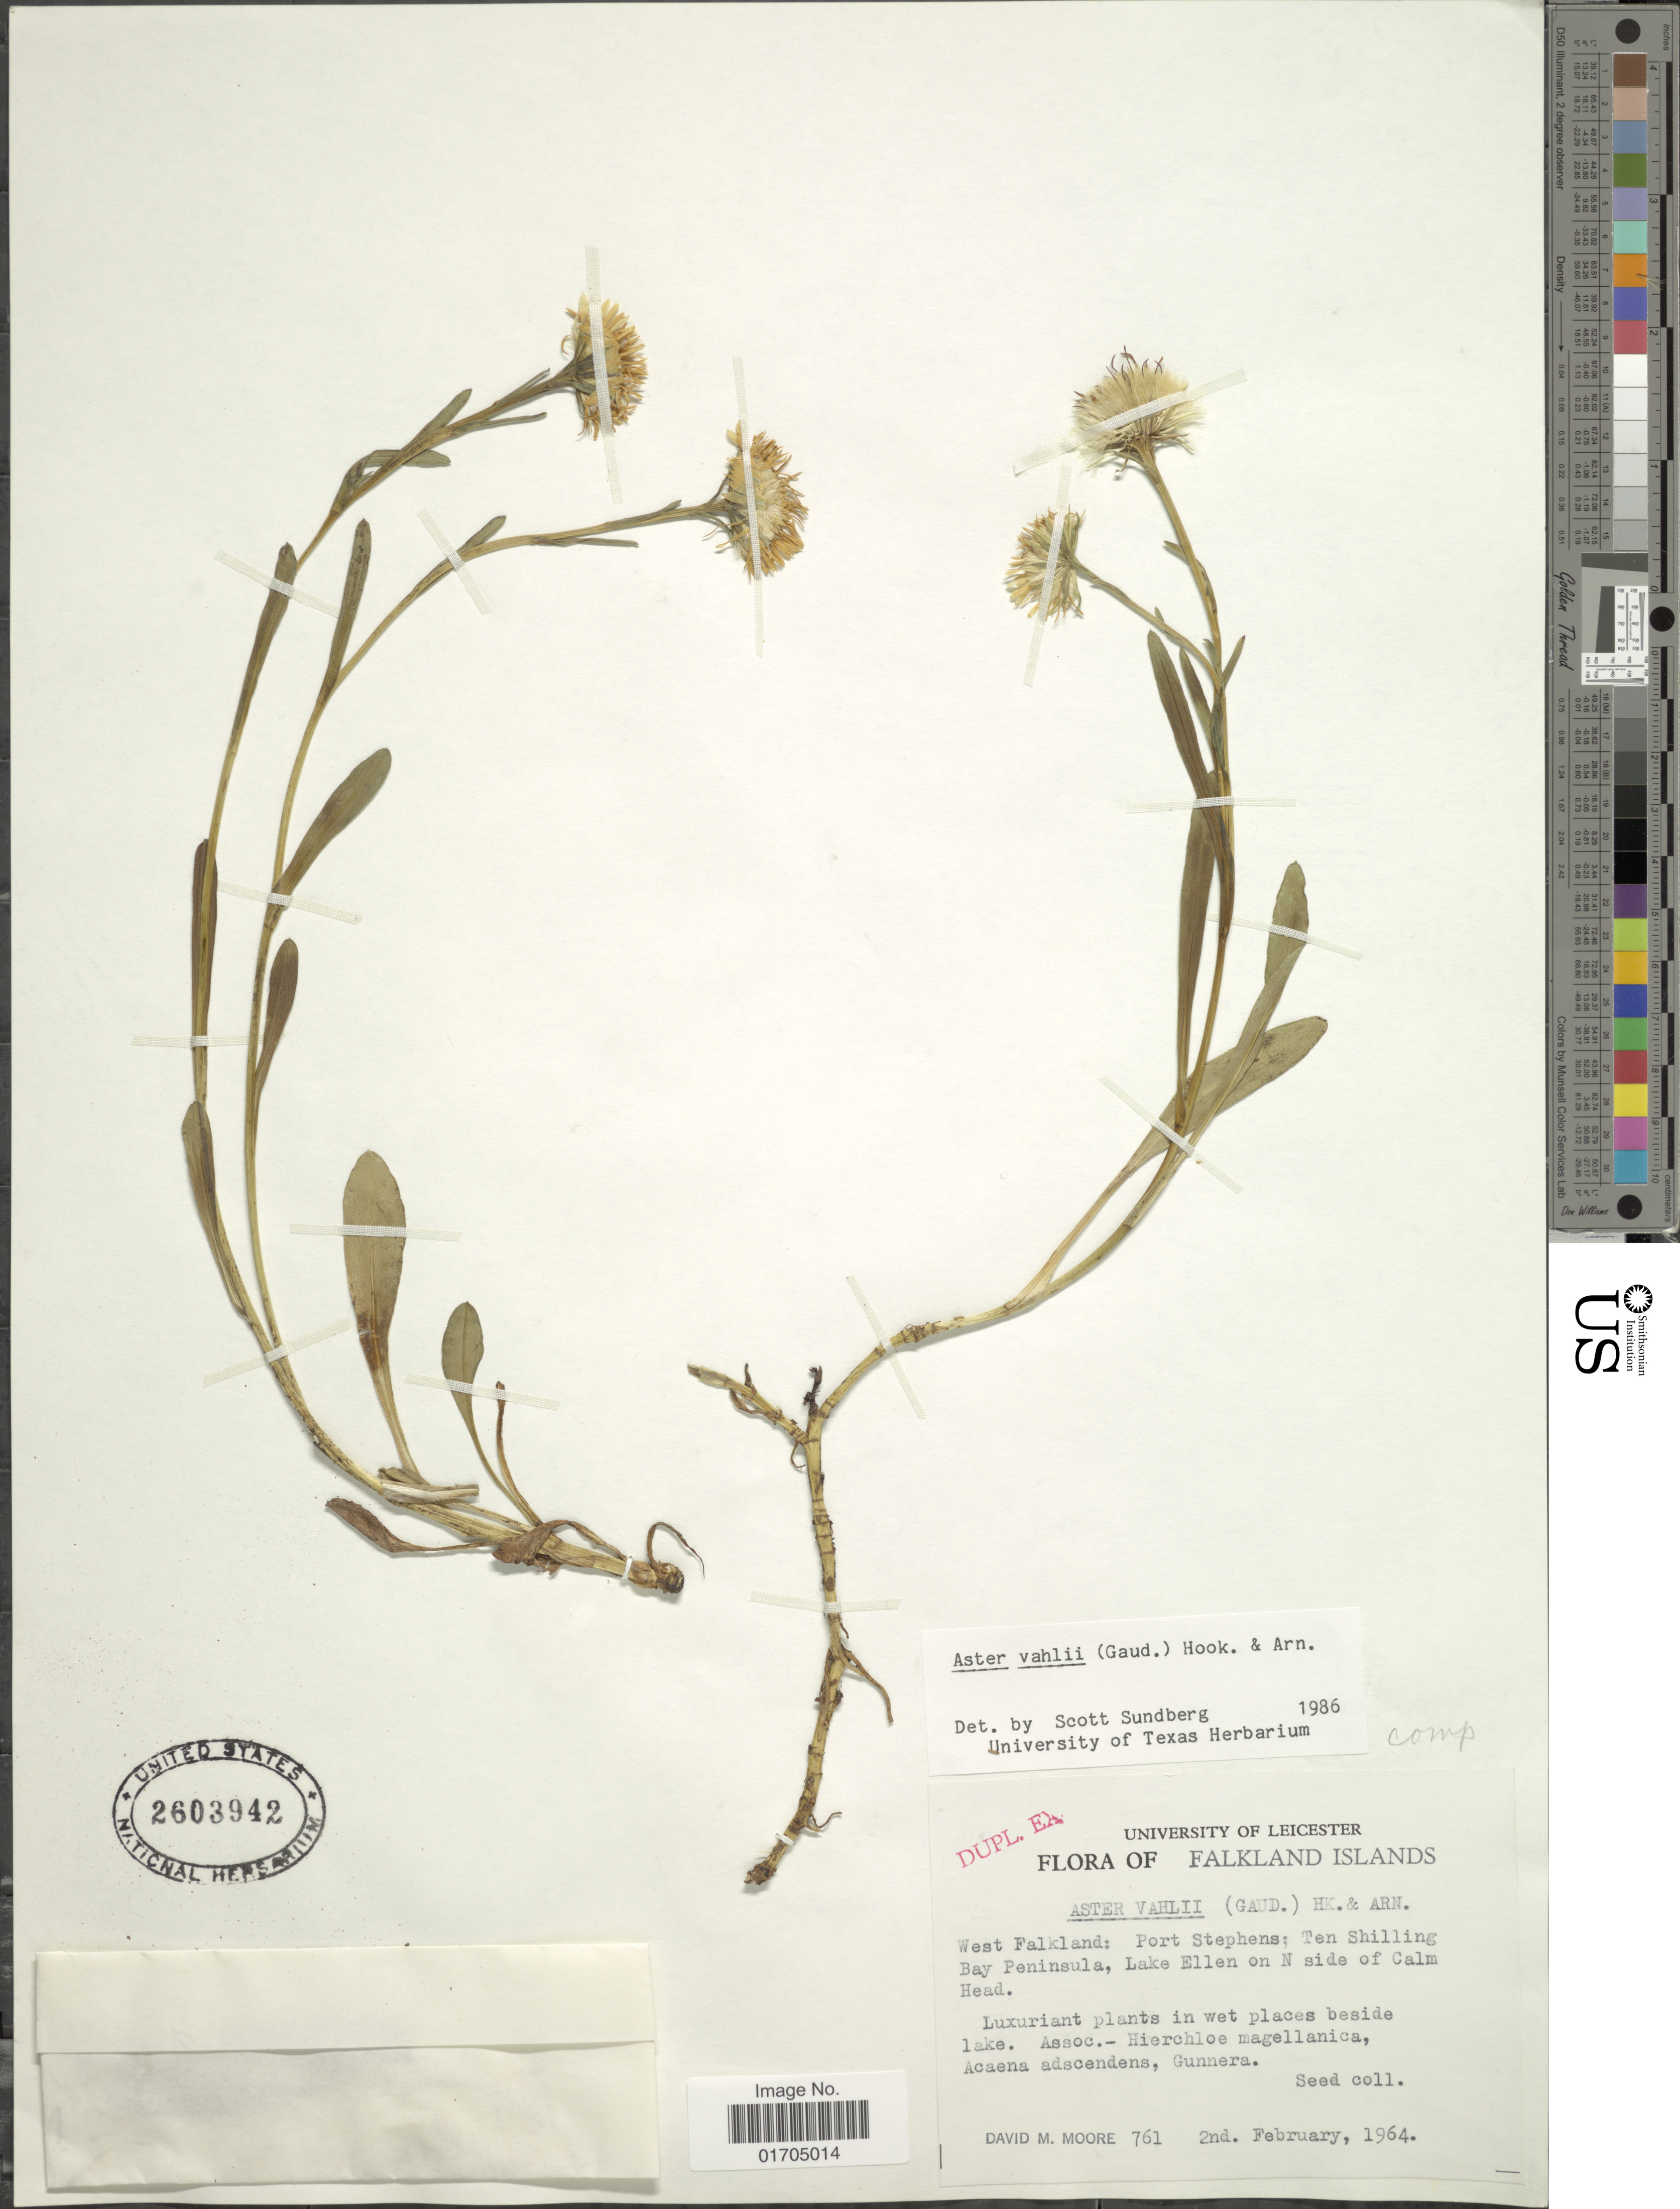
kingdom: Plantae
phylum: Tracheophyta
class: Magnoliopsida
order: Asterales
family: Asteraceae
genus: Symphyotrichum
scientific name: Symphyotrichum vahlii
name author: (Gaudich.) G.L. Nesom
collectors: D. Moore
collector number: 761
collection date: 1964-02-02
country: Falkland Islands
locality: West Falklands: Port Stephens; Ten Shilling Bay Peninsula, Lake Ellen on N side of Calm Head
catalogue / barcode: US 2603942